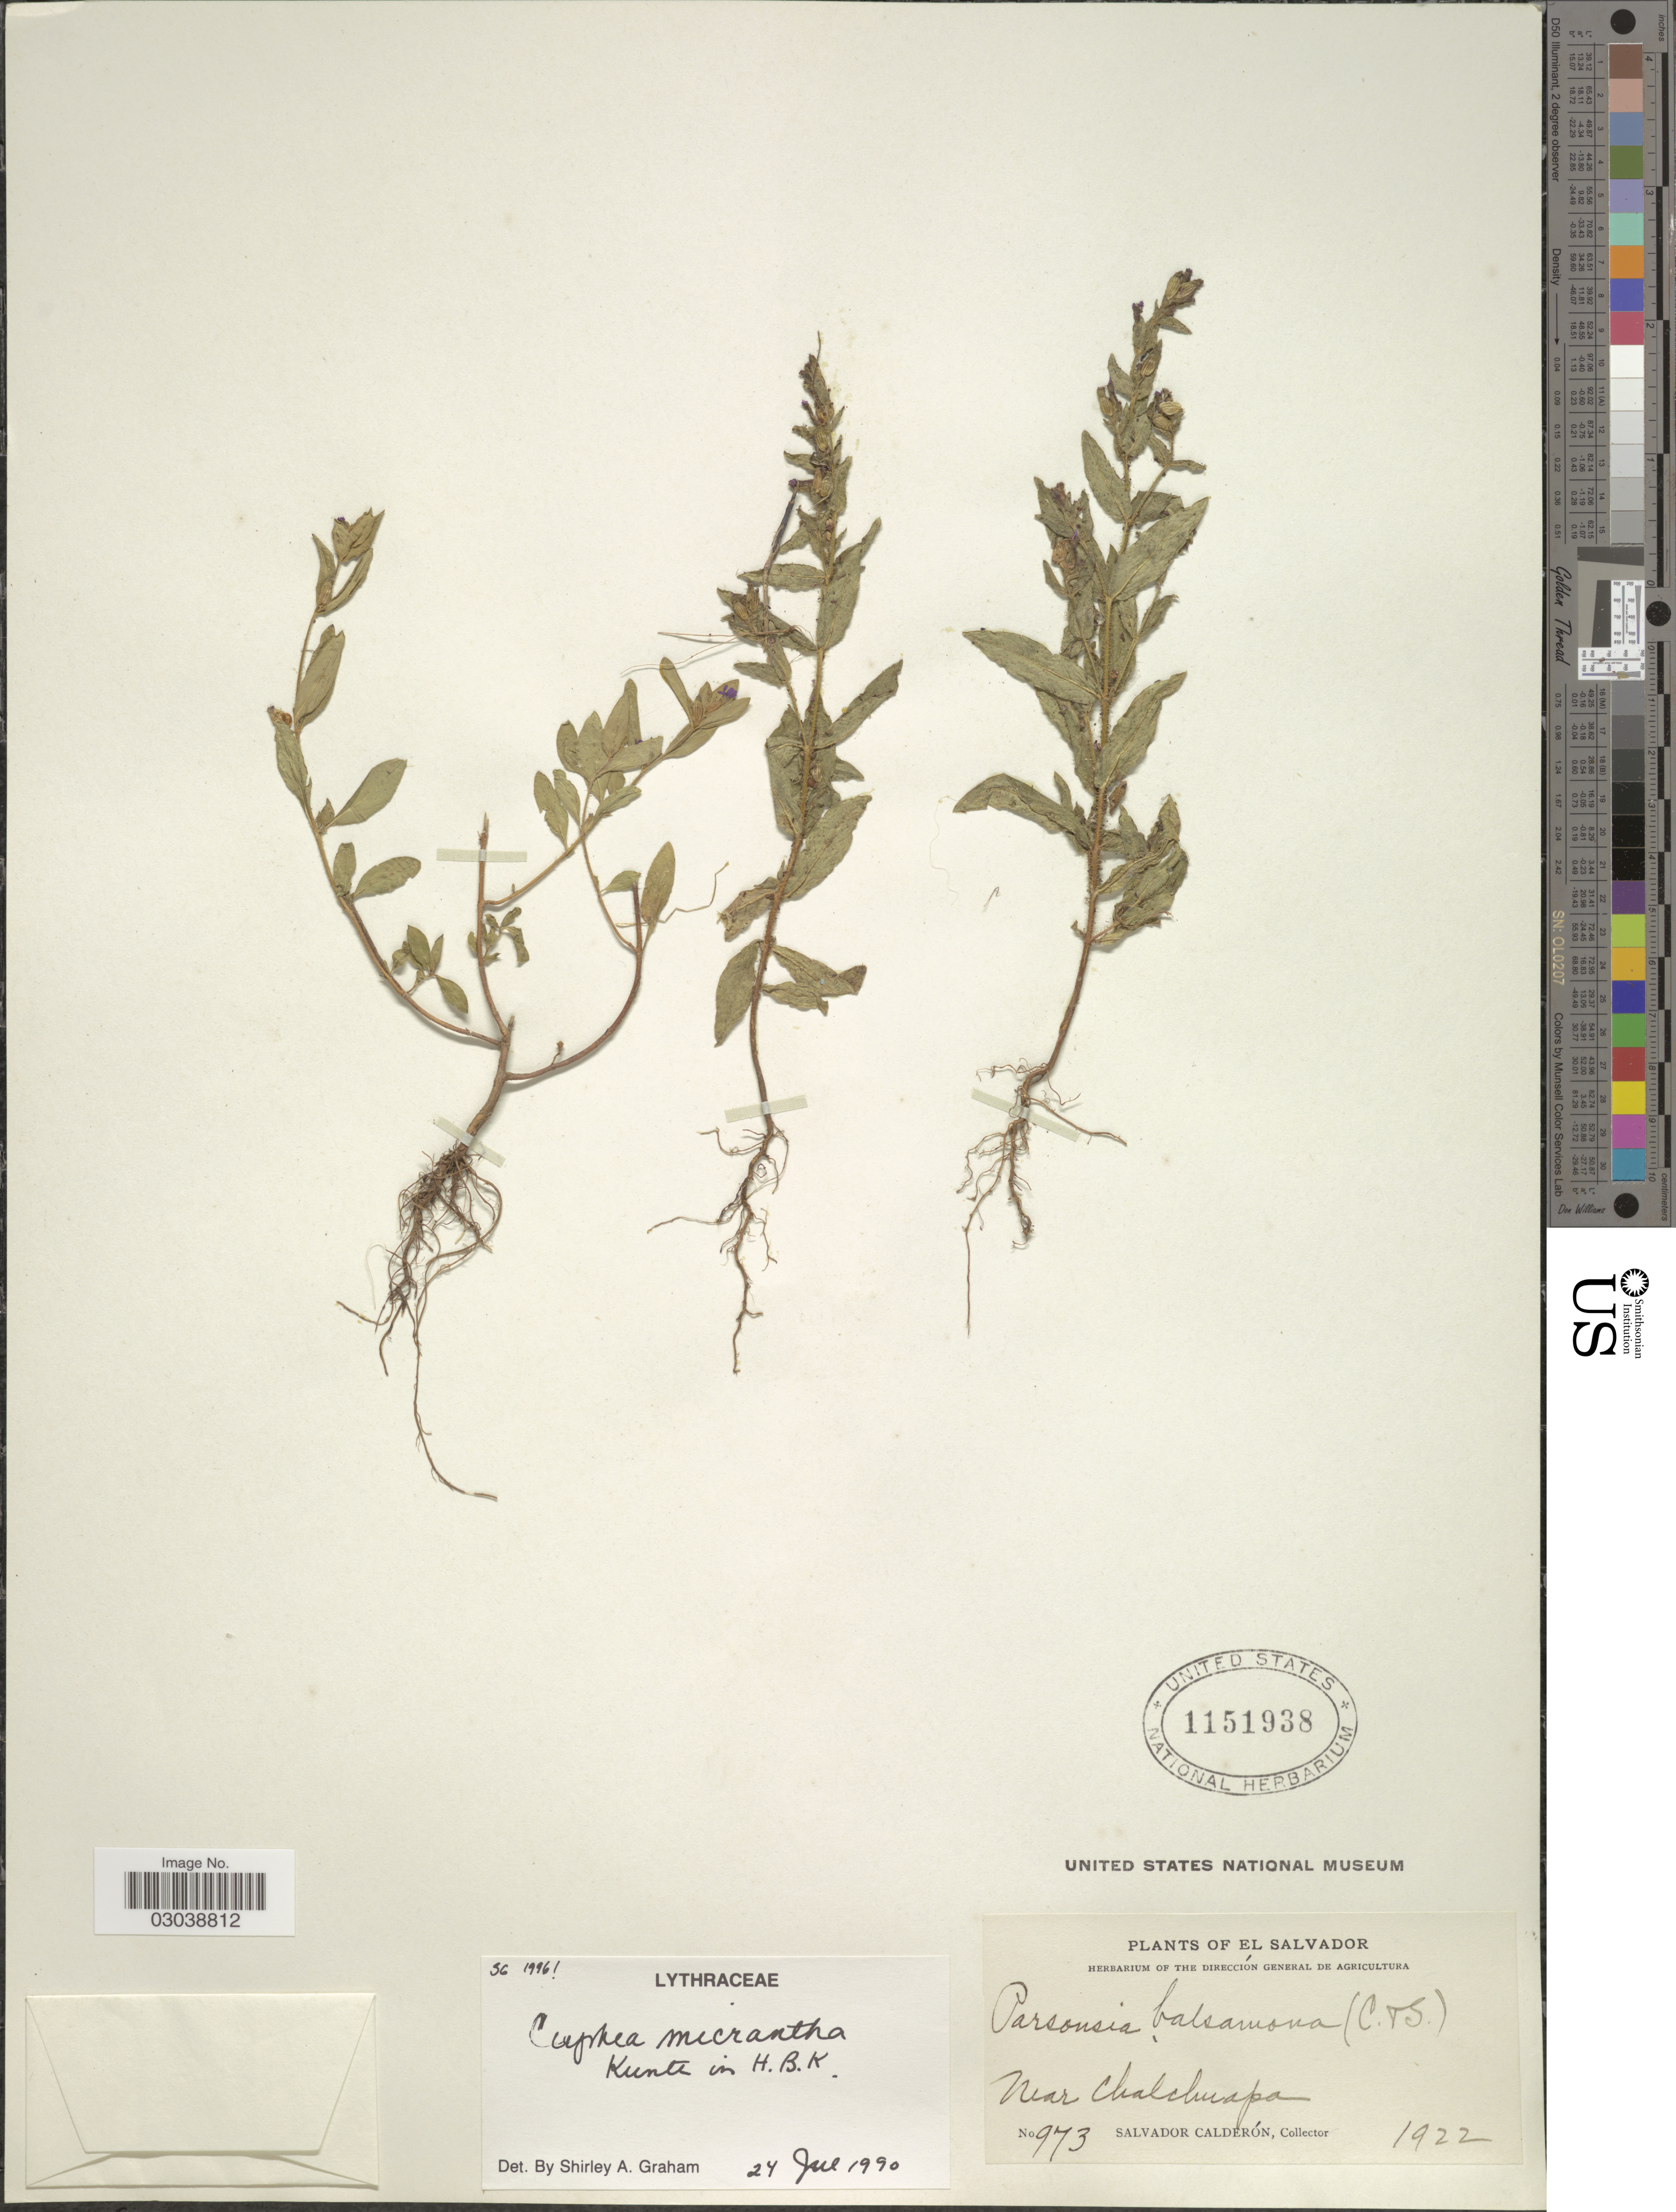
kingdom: Plantae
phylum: Tracheophyta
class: Magnoliopsida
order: Myrtales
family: Lythraceae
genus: Cuphea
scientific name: Cuphea micrantha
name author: Kunth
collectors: S. Calderón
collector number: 973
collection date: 1922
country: El Salvador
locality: Near Chalchuapa.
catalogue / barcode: US 1151938